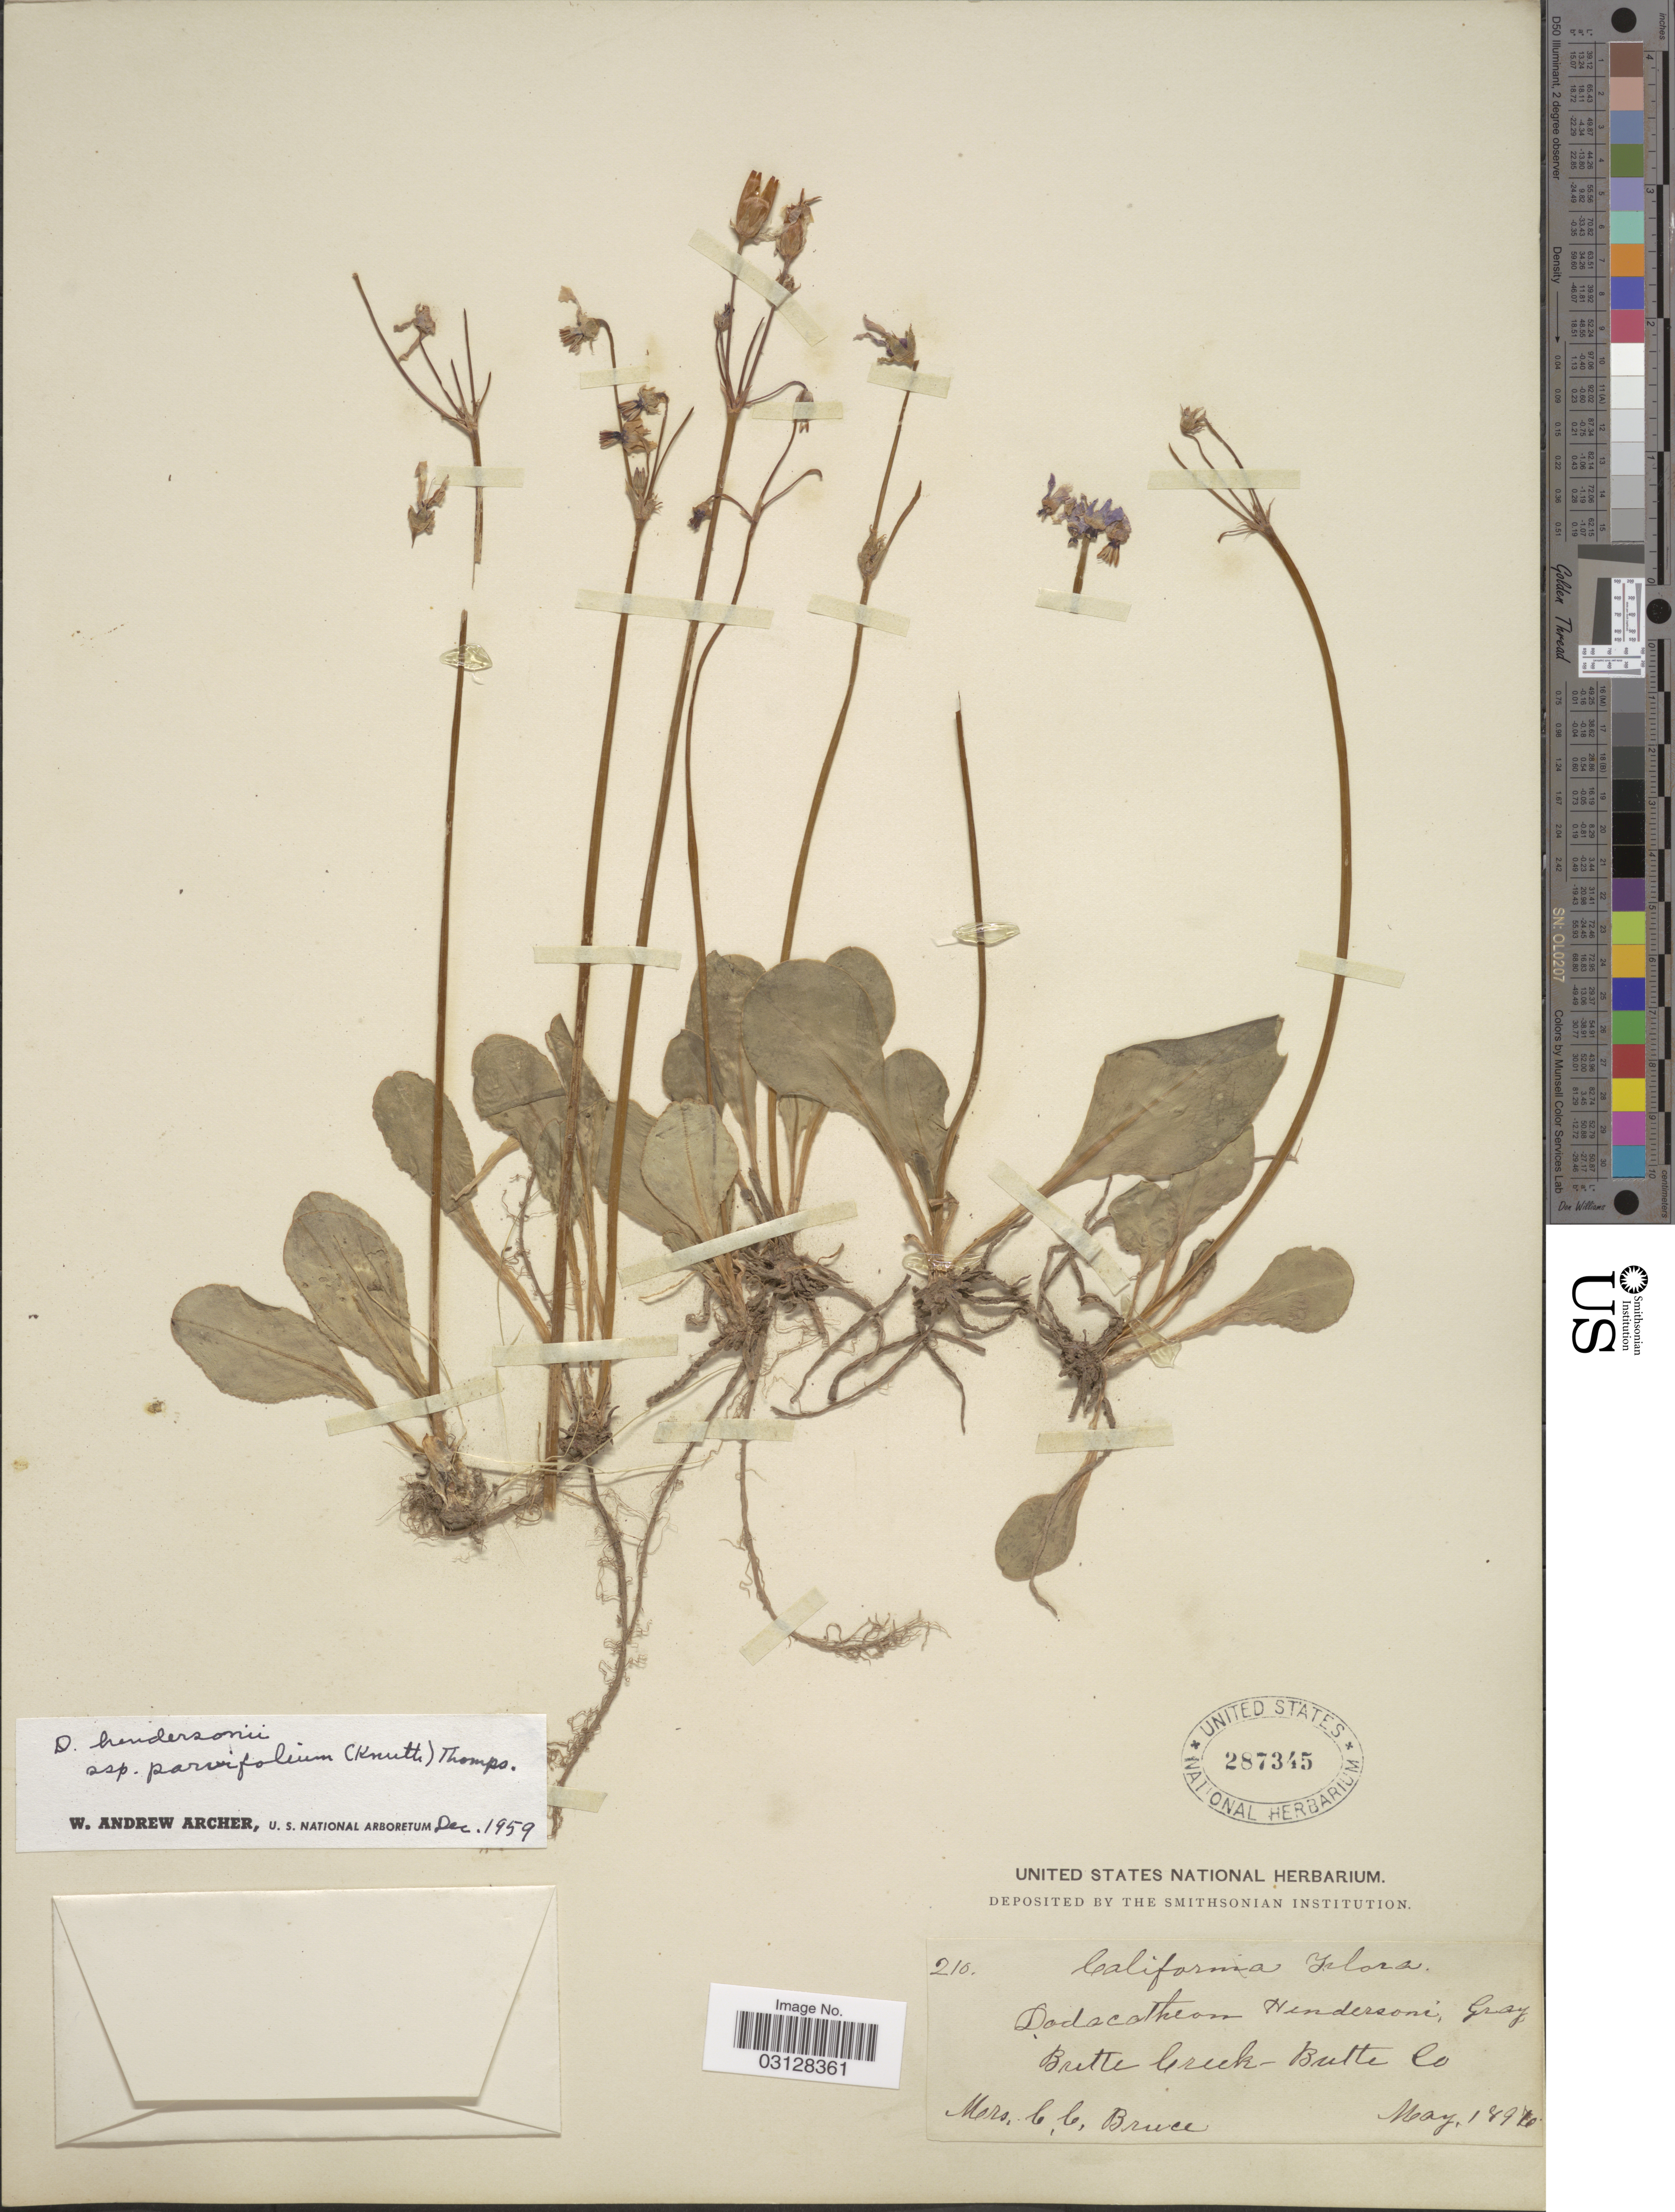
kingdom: Plantae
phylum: Tracheophyta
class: Magnoliopsida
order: Ericales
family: Primulaceae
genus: Dodecatheon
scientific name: Dodecatheon hendersonii subsp. parvifolium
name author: (R. Knuth) H.J. Thomps.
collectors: C. Bruce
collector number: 210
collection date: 1891-05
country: United States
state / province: California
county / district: Butte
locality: Butte Creek - Butte Co.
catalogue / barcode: US 287345